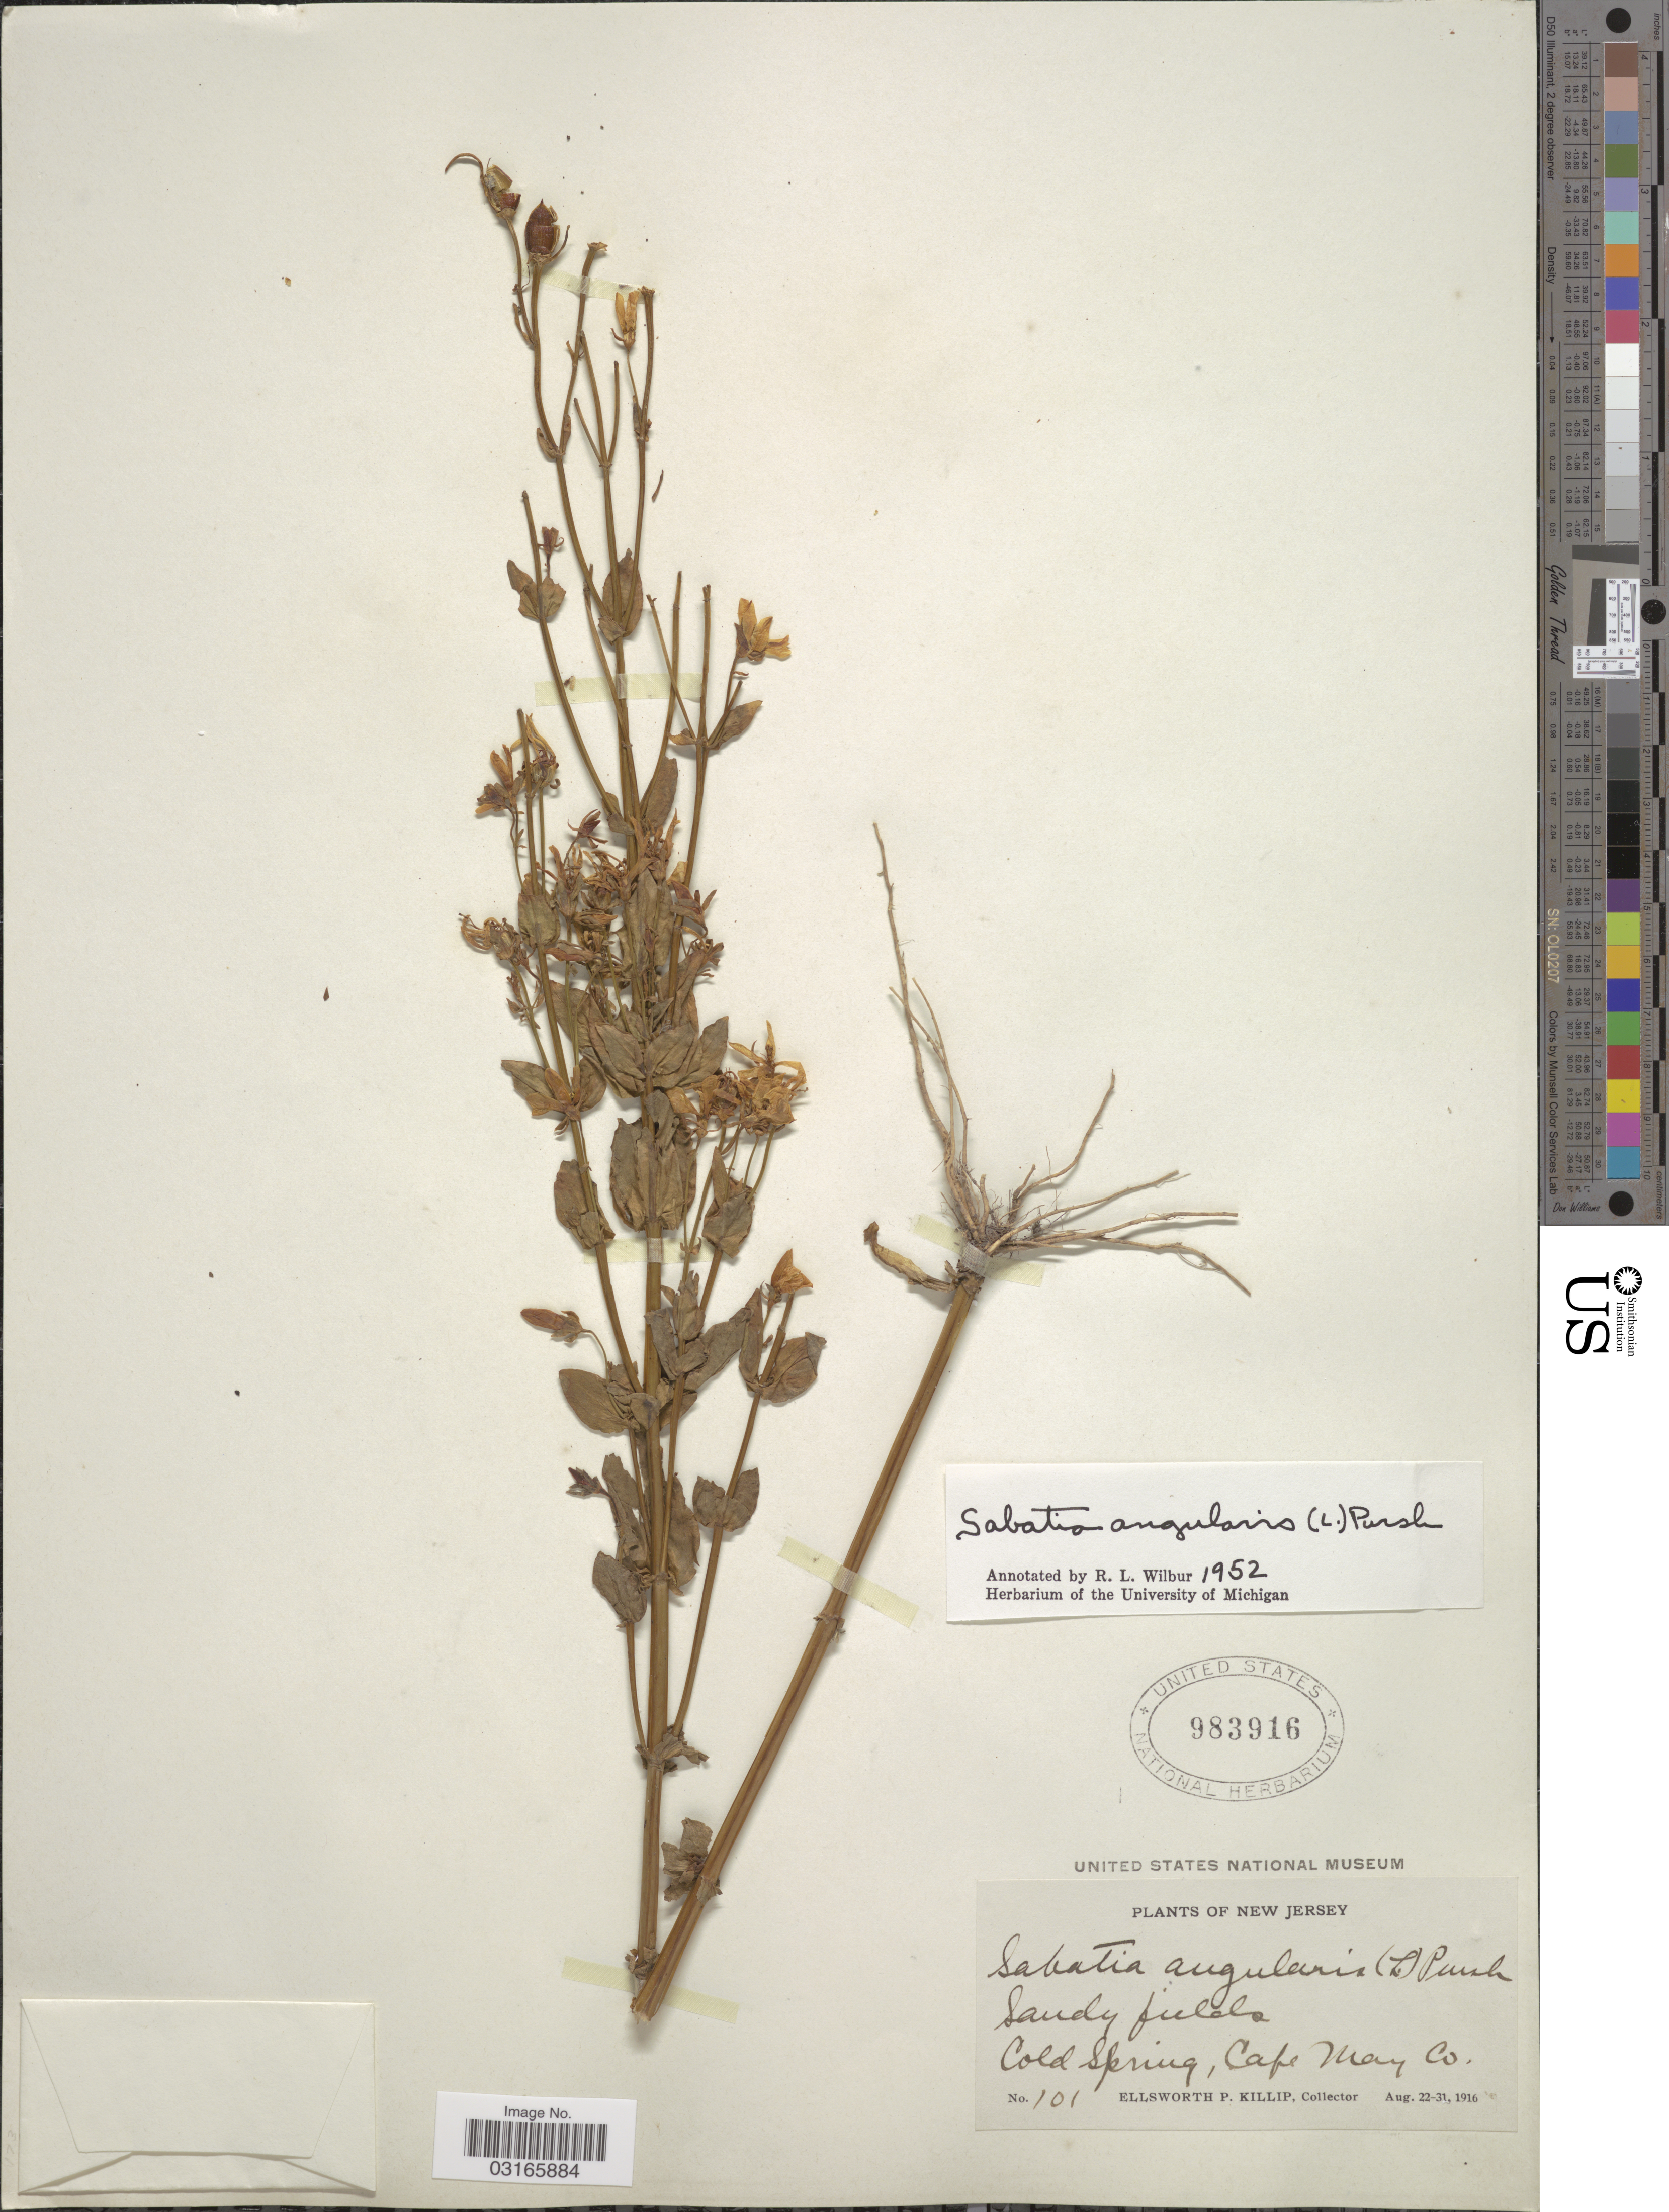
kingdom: Plantae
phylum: Tracheophyta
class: Magnoliopsida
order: Gentianales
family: Gentianaceae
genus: Sabatia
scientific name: Sabatia angularis (L.) Pursh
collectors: E. P. Killip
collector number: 101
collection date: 1916-08-22/1916-08-31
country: United States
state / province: New Jersey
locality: Cold Springs, Cape May Co.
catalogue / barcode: US 983916